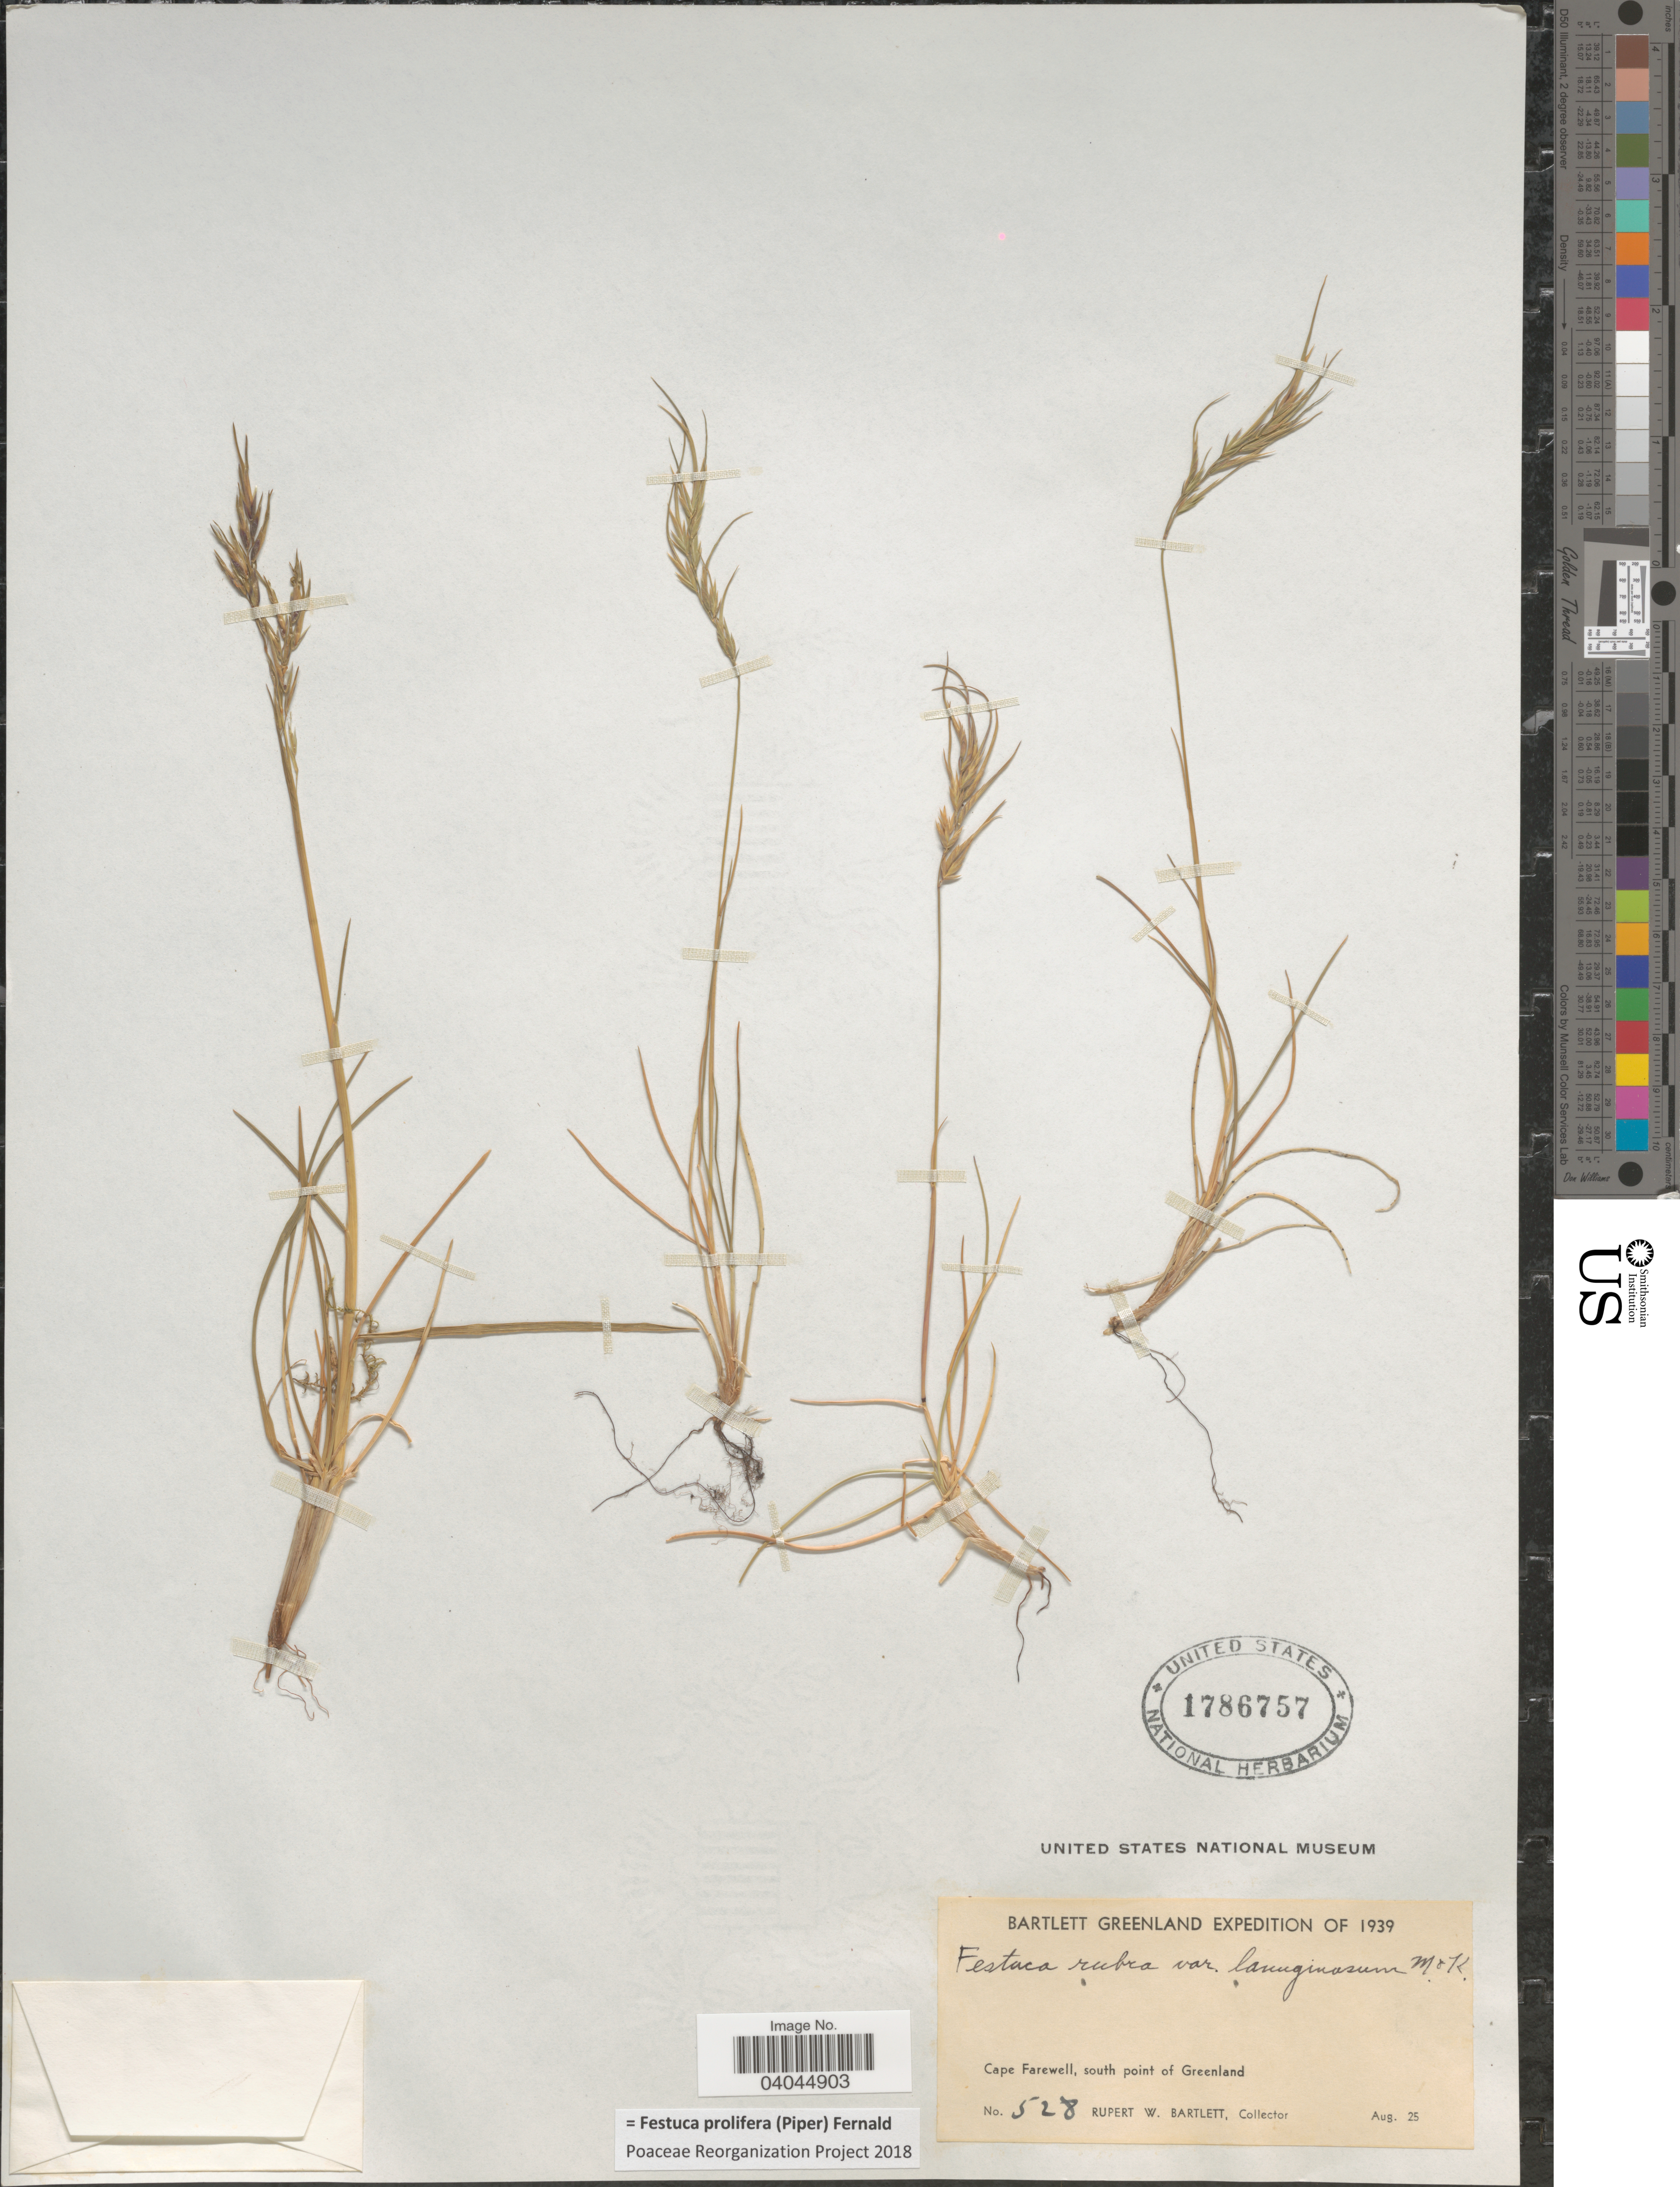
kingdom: Plantae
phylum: Tracheophyta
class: Liliopsida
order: Poales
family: Poaceae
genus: Festuca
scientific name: Festuca prolifera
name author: (Piper) Fernald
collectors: R. W. Bartlett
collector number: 528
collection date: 1939-08-25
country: Greenland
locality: Cape Farewell, south point of Greenland.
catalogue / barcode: US 1786757